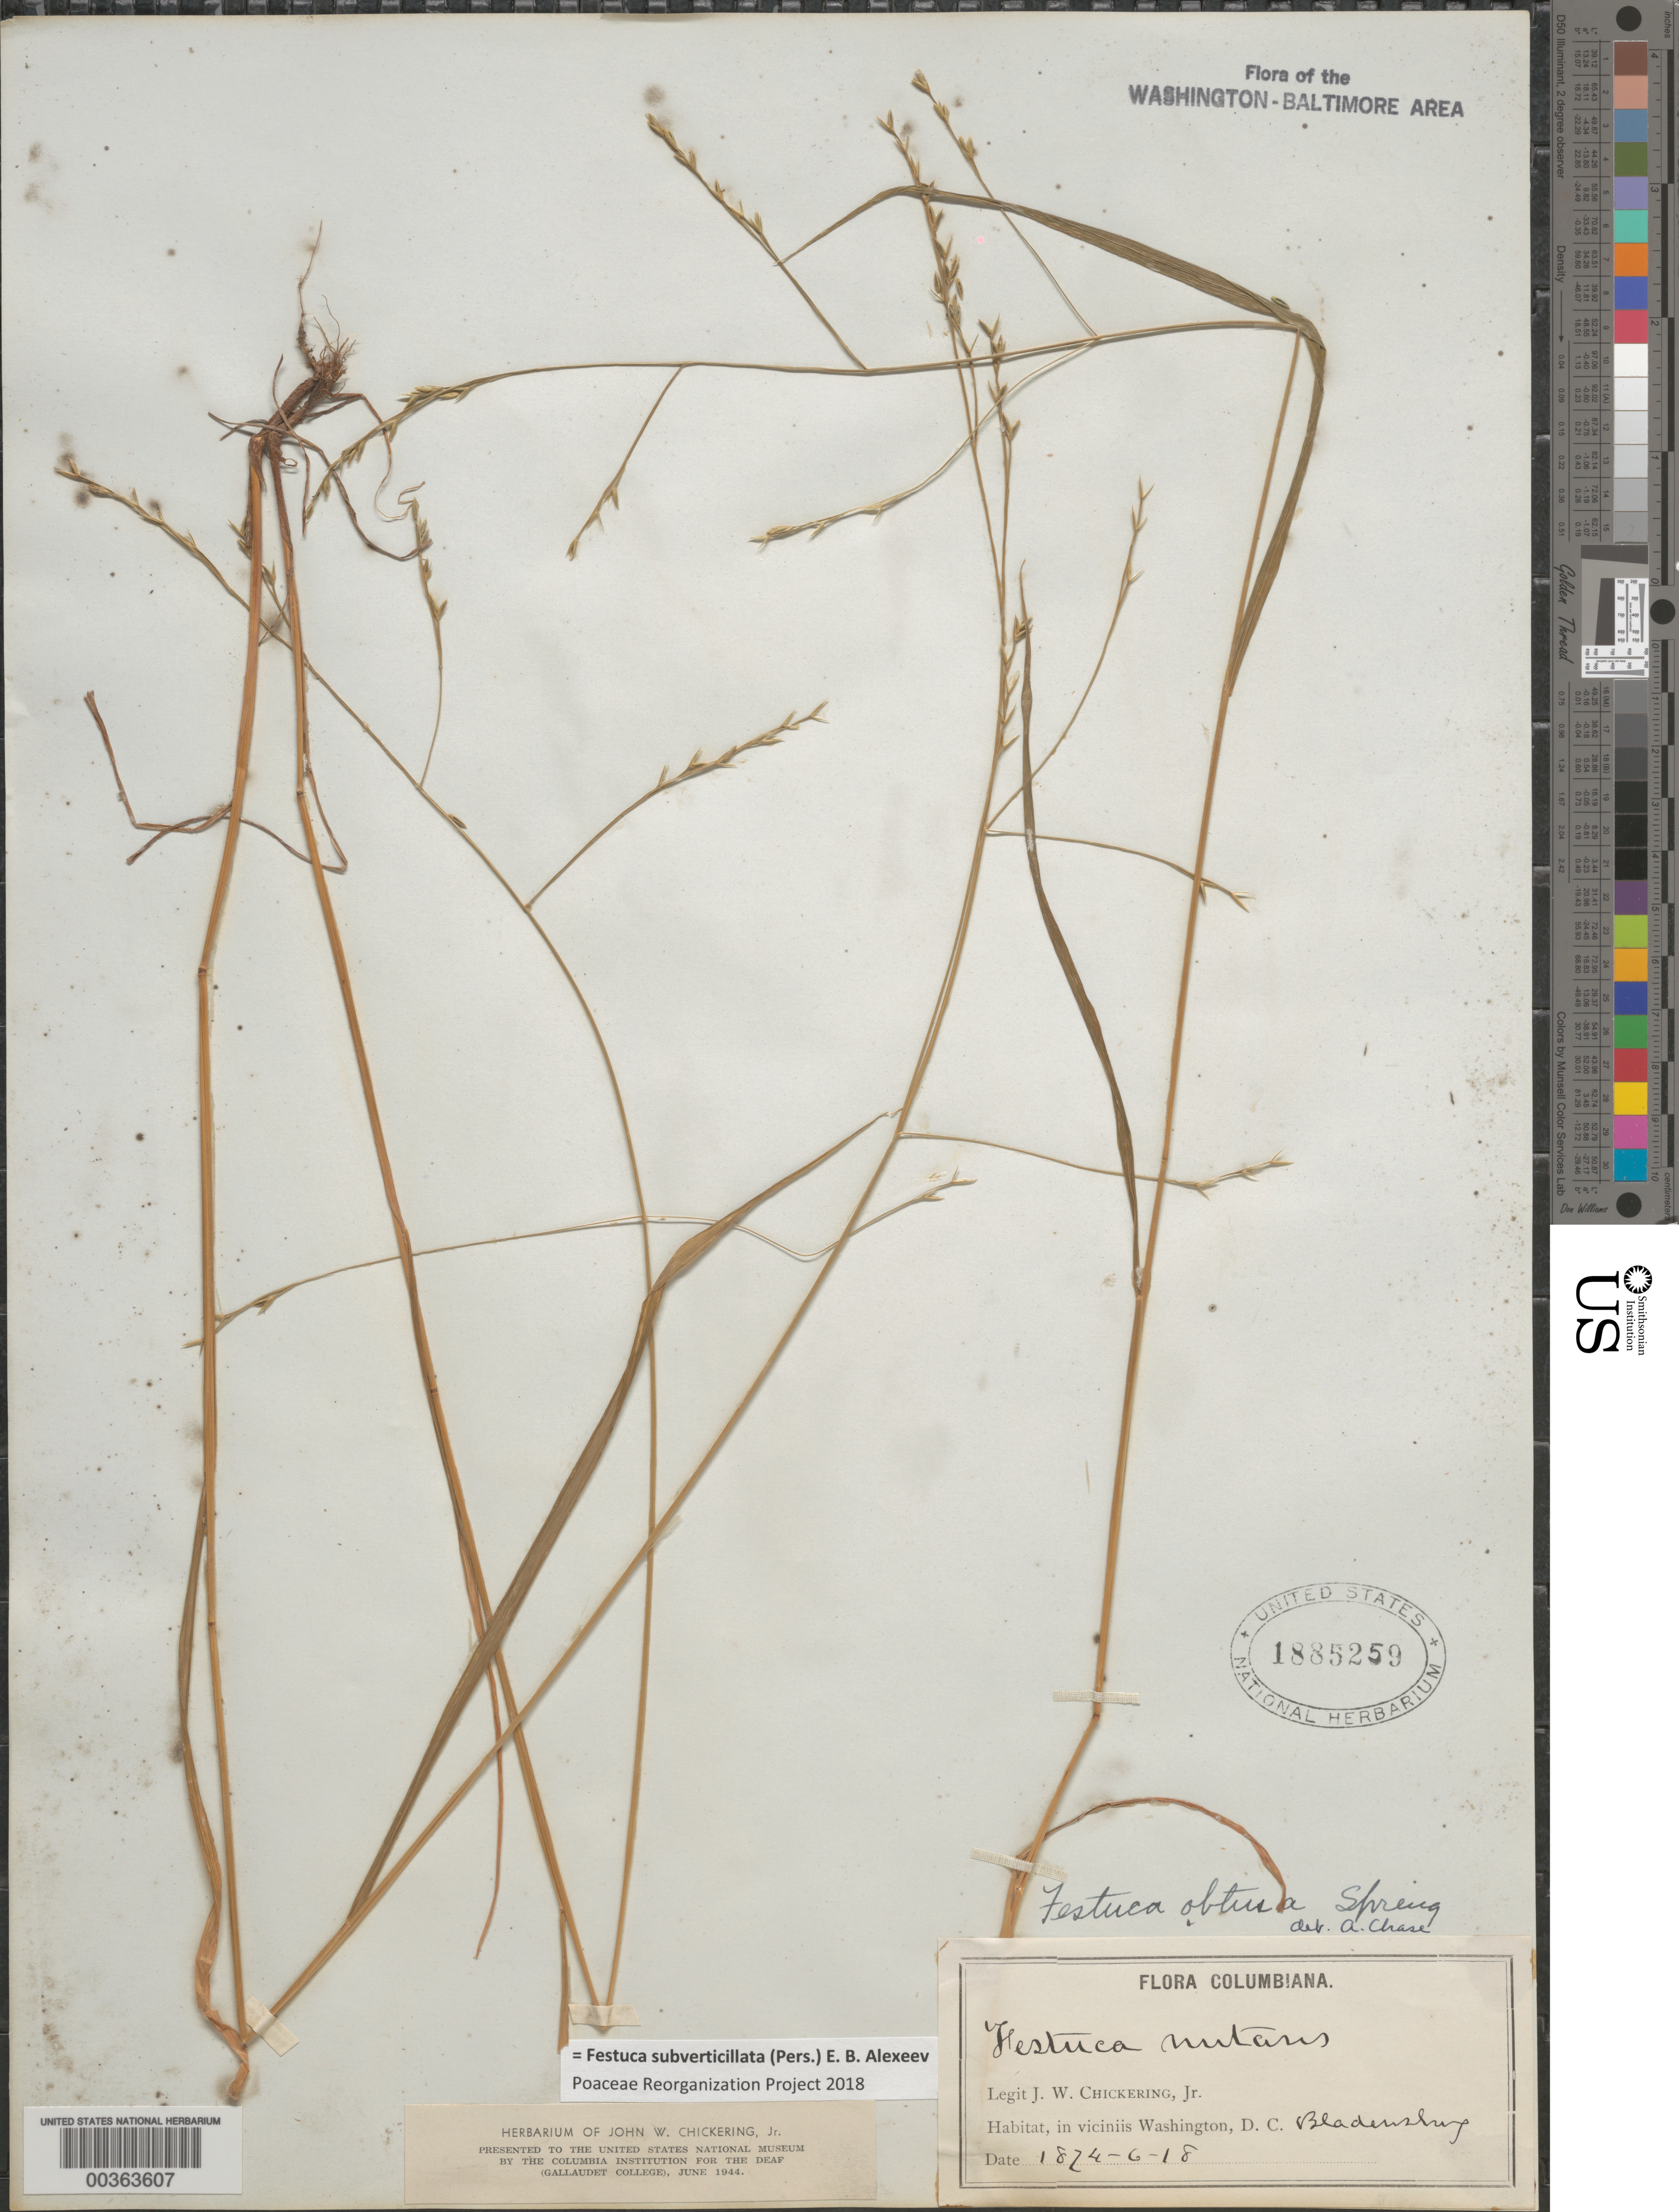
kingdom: Plantae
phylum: Tracheophyta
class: Liliopsida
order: Poales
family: Poaceae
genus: Festuca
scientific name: Festuca subverticillata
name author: (Pers.) E.B. Alexeev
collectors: J. W. Chickering Jr.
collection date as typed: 18 Jun 1874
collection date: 1874-06-18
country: United States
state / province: Maryland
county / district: Prince George's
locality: Bladensburg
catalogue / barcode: US 1885259